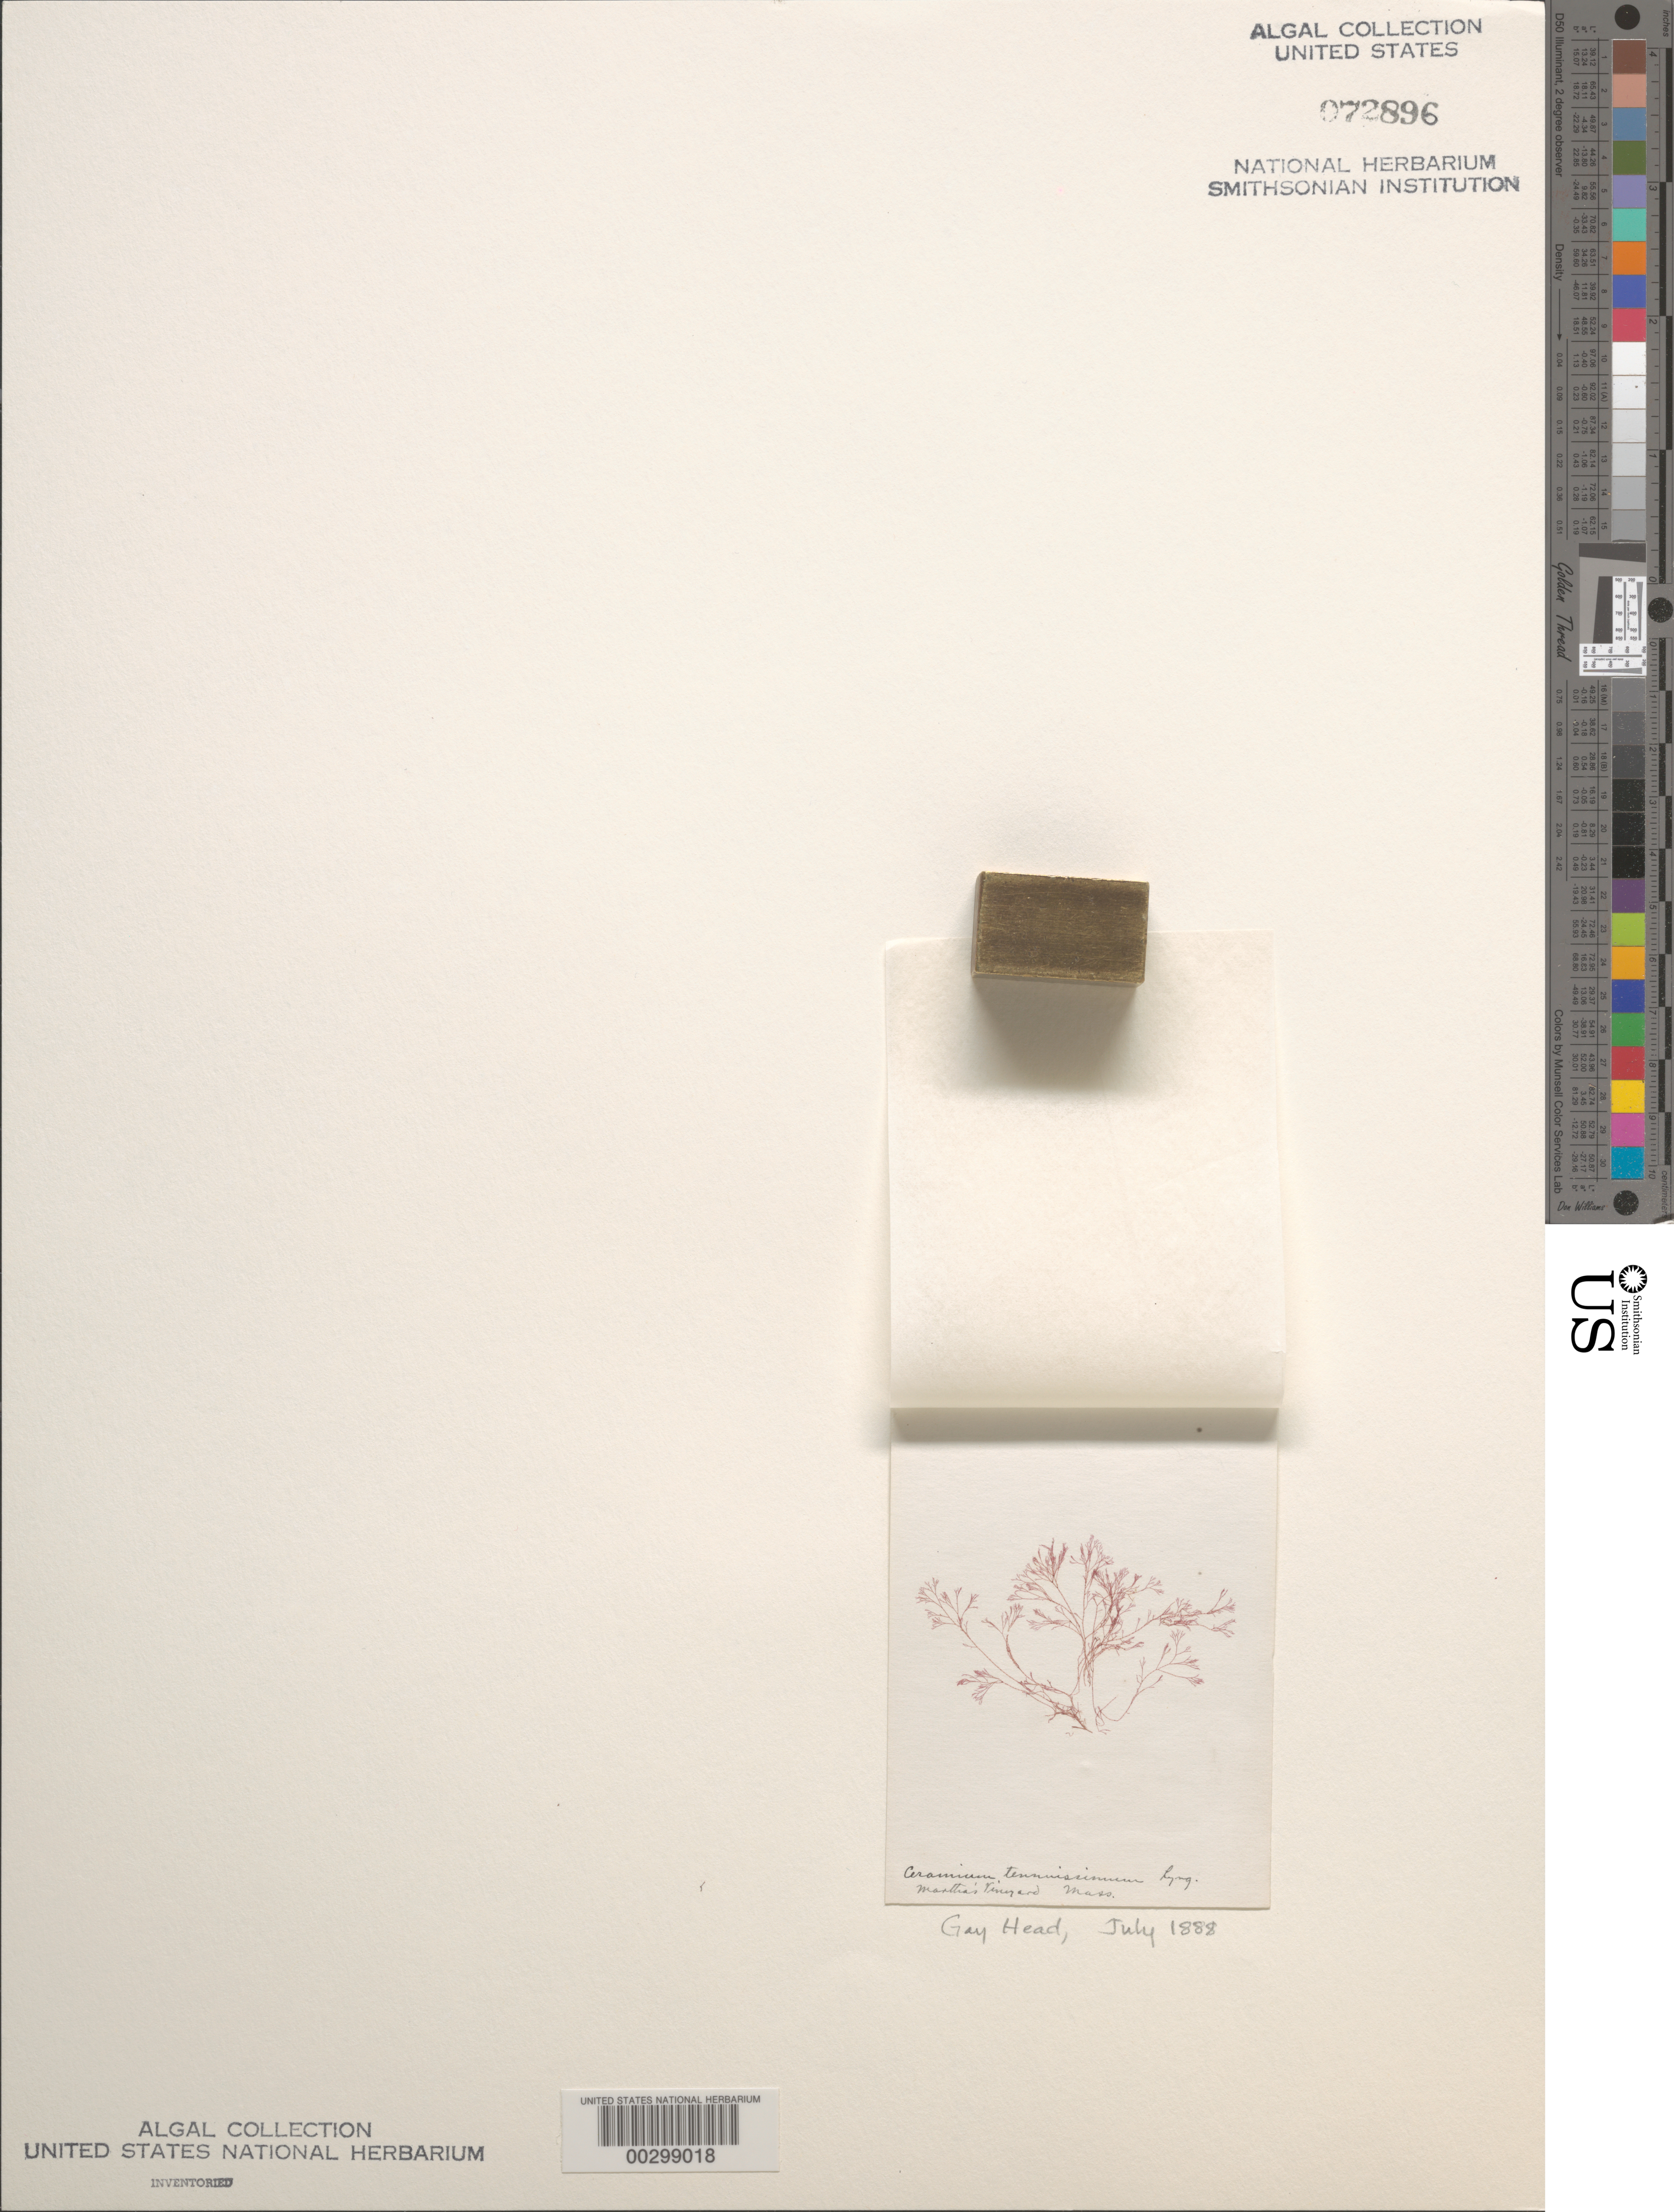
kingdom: Plantae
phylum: Rhodophyta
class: Florideophyceae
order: Ceramiales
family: Ceramiaceae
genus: Ceramium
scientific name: Ceramium diaphanum var. obscura, ined., 7/2023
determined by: Algae name updating Project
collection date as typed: Jul 1888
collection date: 1888-07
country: United States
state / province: Massachusetts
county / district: Dukes County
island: Martha's Vineyard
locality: Gay Head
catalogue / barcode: US 72896